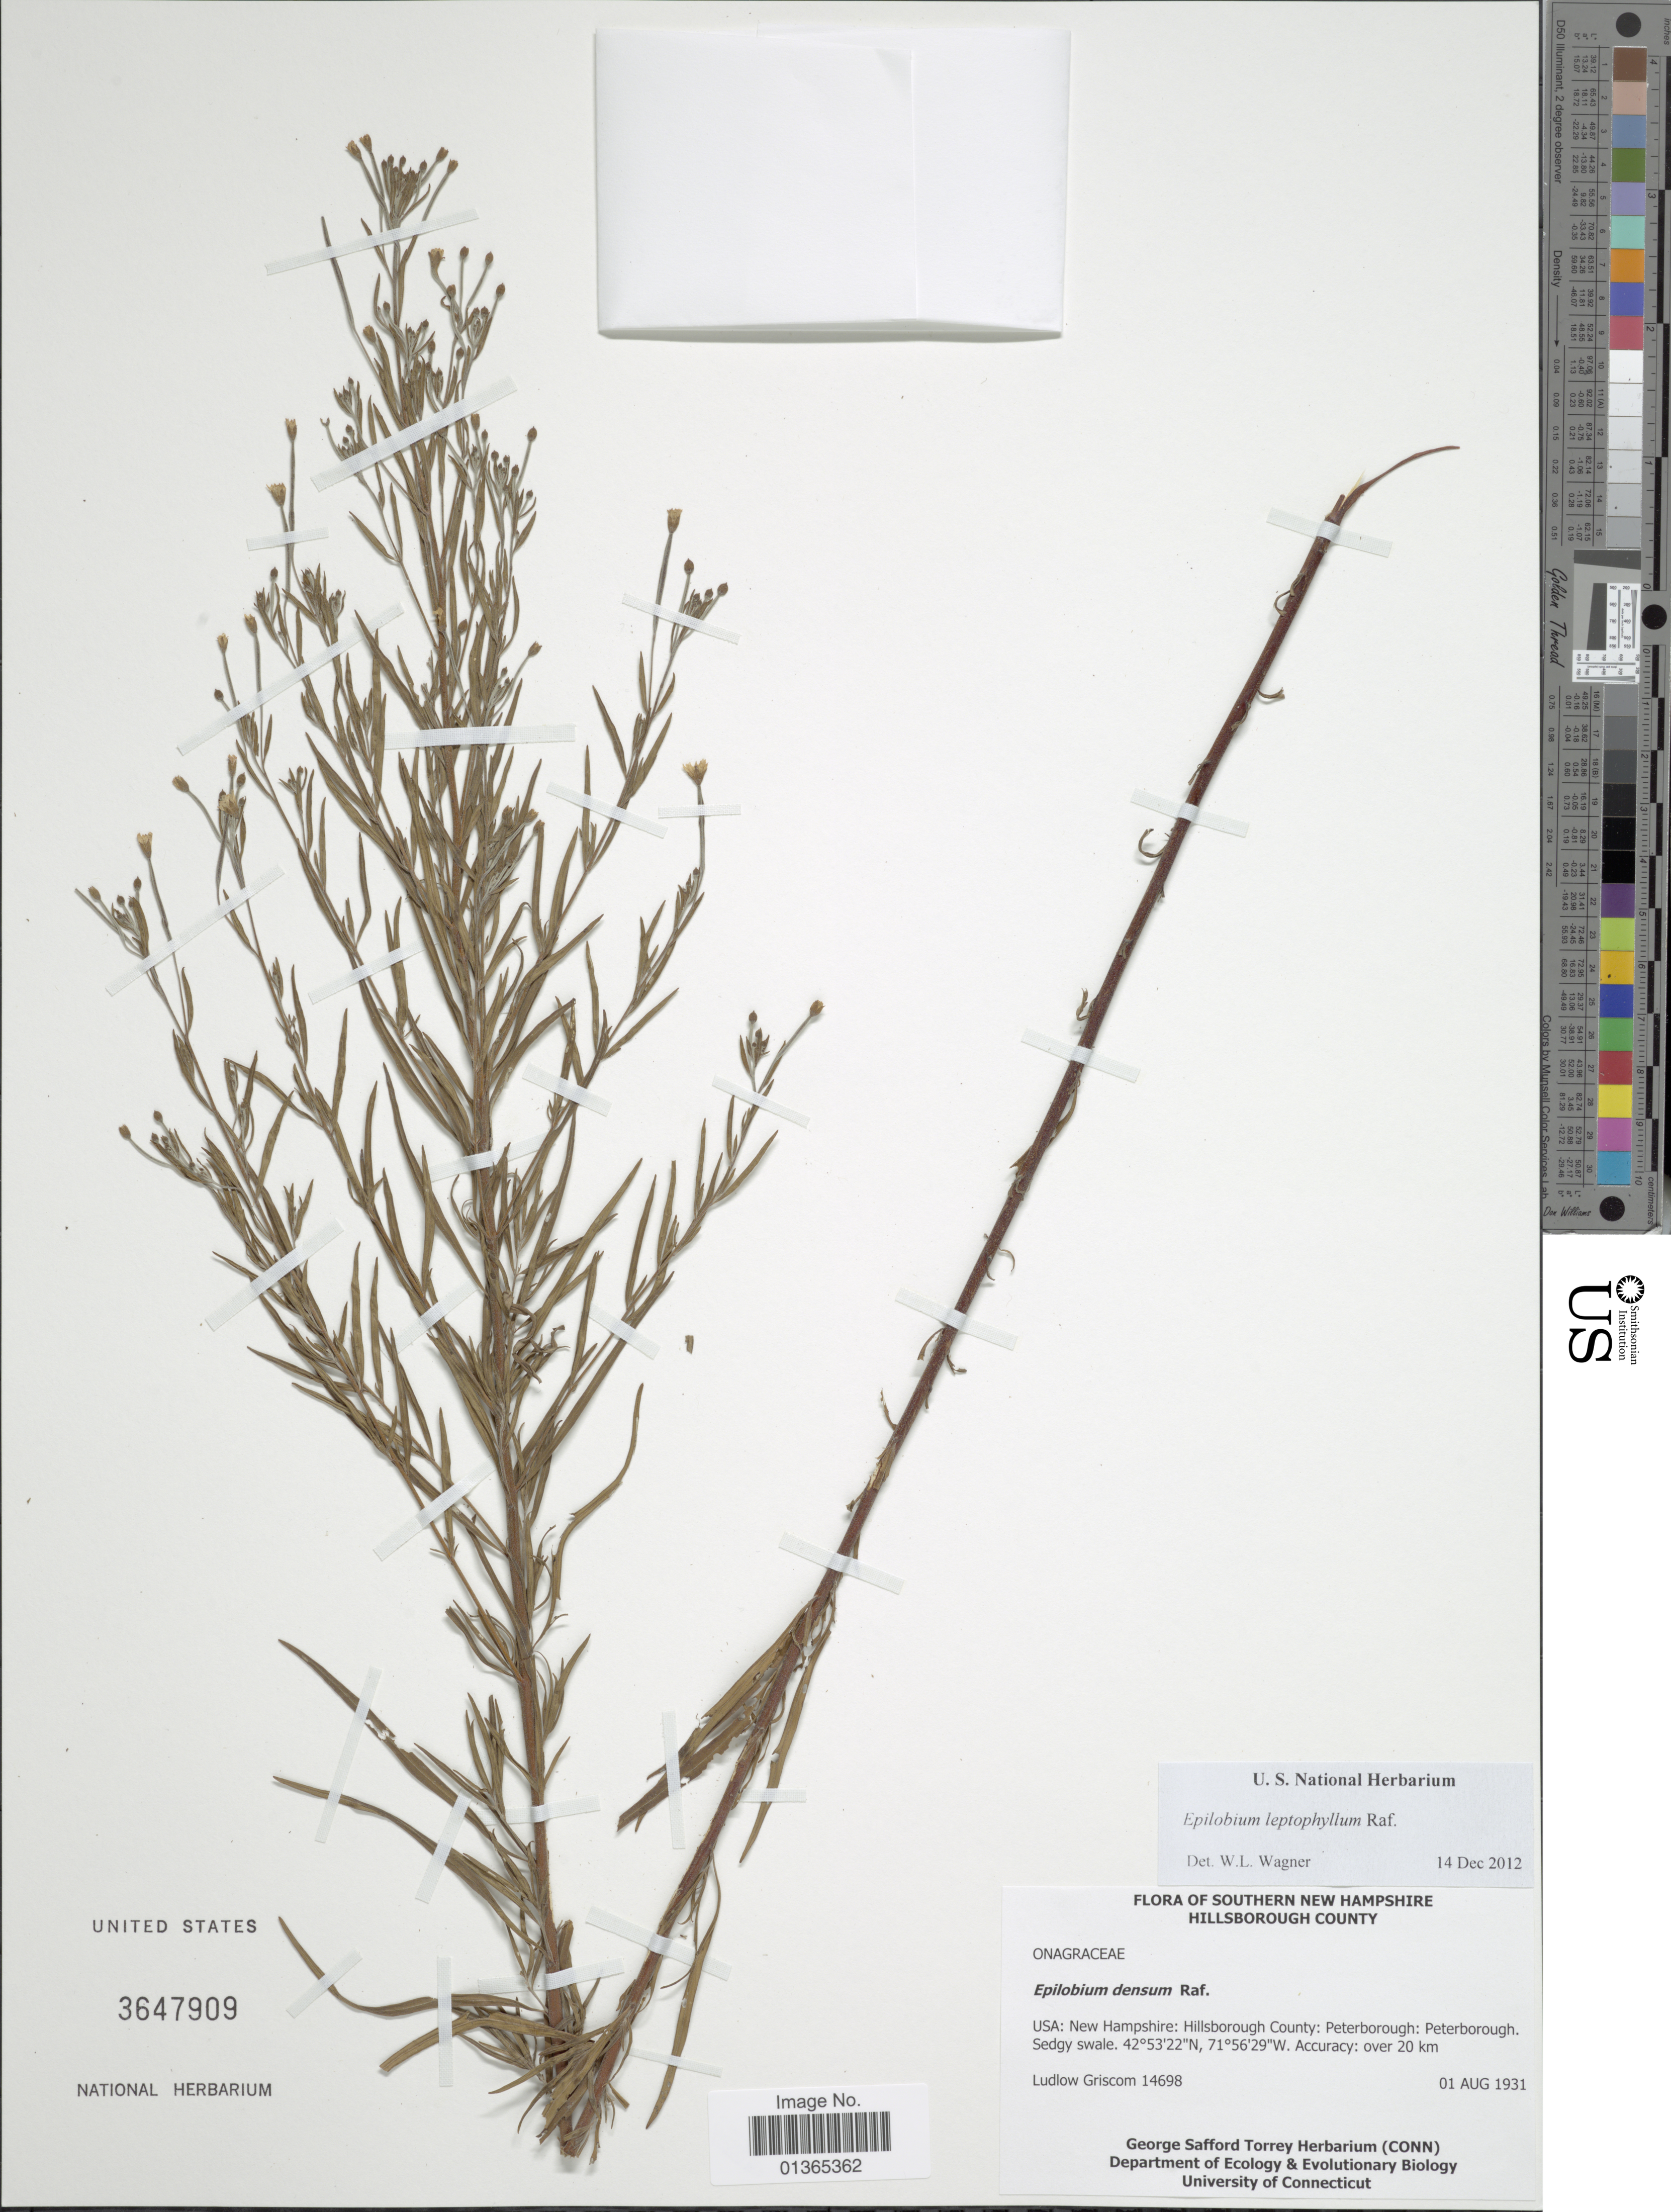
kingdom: Plantae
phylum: Tracheophyta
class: Magnoliopsida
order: Myrtales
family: Onagraceae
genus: Epilobium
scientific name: Epilobium leptophyllum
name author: Raf.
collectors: L. Griscom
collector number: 14698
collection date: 1931-08-01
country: United States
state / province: New Hampshire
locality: Southern New Hampshire. Hillsborough County. Peterborough.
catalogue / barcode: US 3647909